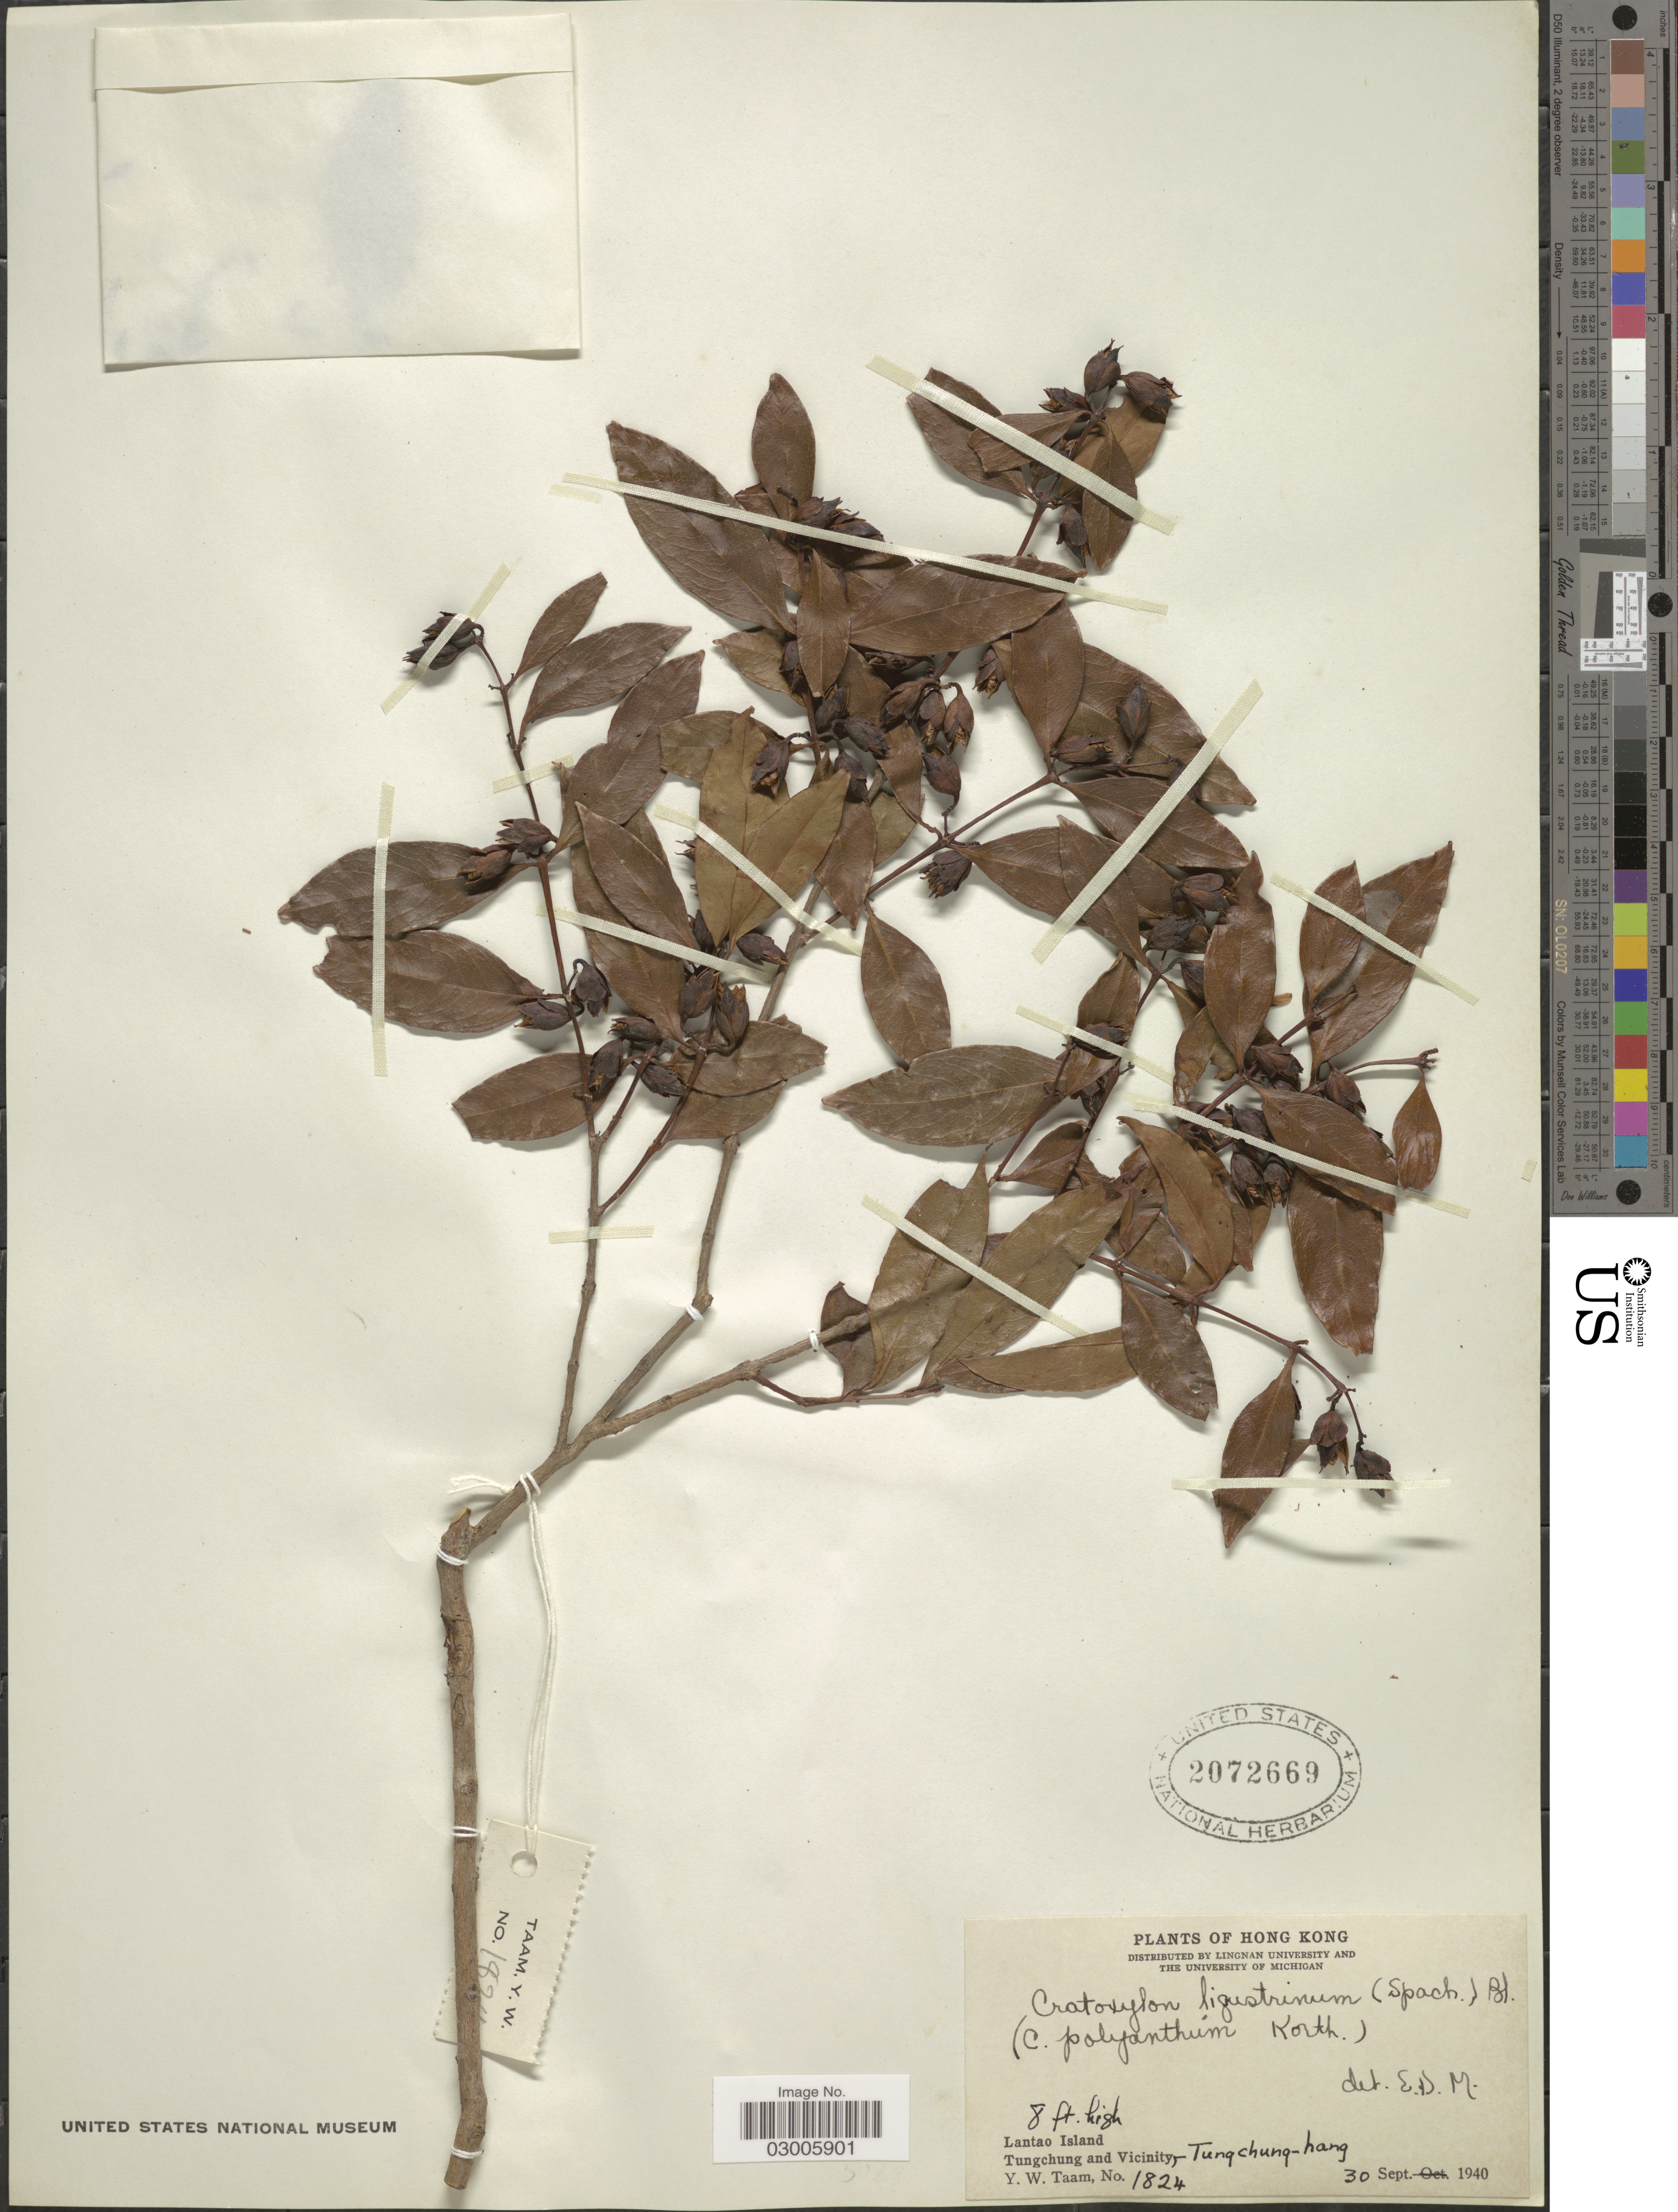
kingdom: Plantae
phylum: Tracheophyta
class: Magnoliopsida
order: Malpighiales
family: Hypericaceae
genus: Cratoxylum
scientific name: Cratoxylum ligustrinum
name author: (Spach) Blume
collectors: Y. W. Taam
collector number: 1824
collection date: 1940-09-30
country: China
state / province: Hong Kong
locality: Lantao Island. Tungchung and Vicinity - Tungchung-hang.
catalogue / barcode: US 2072669